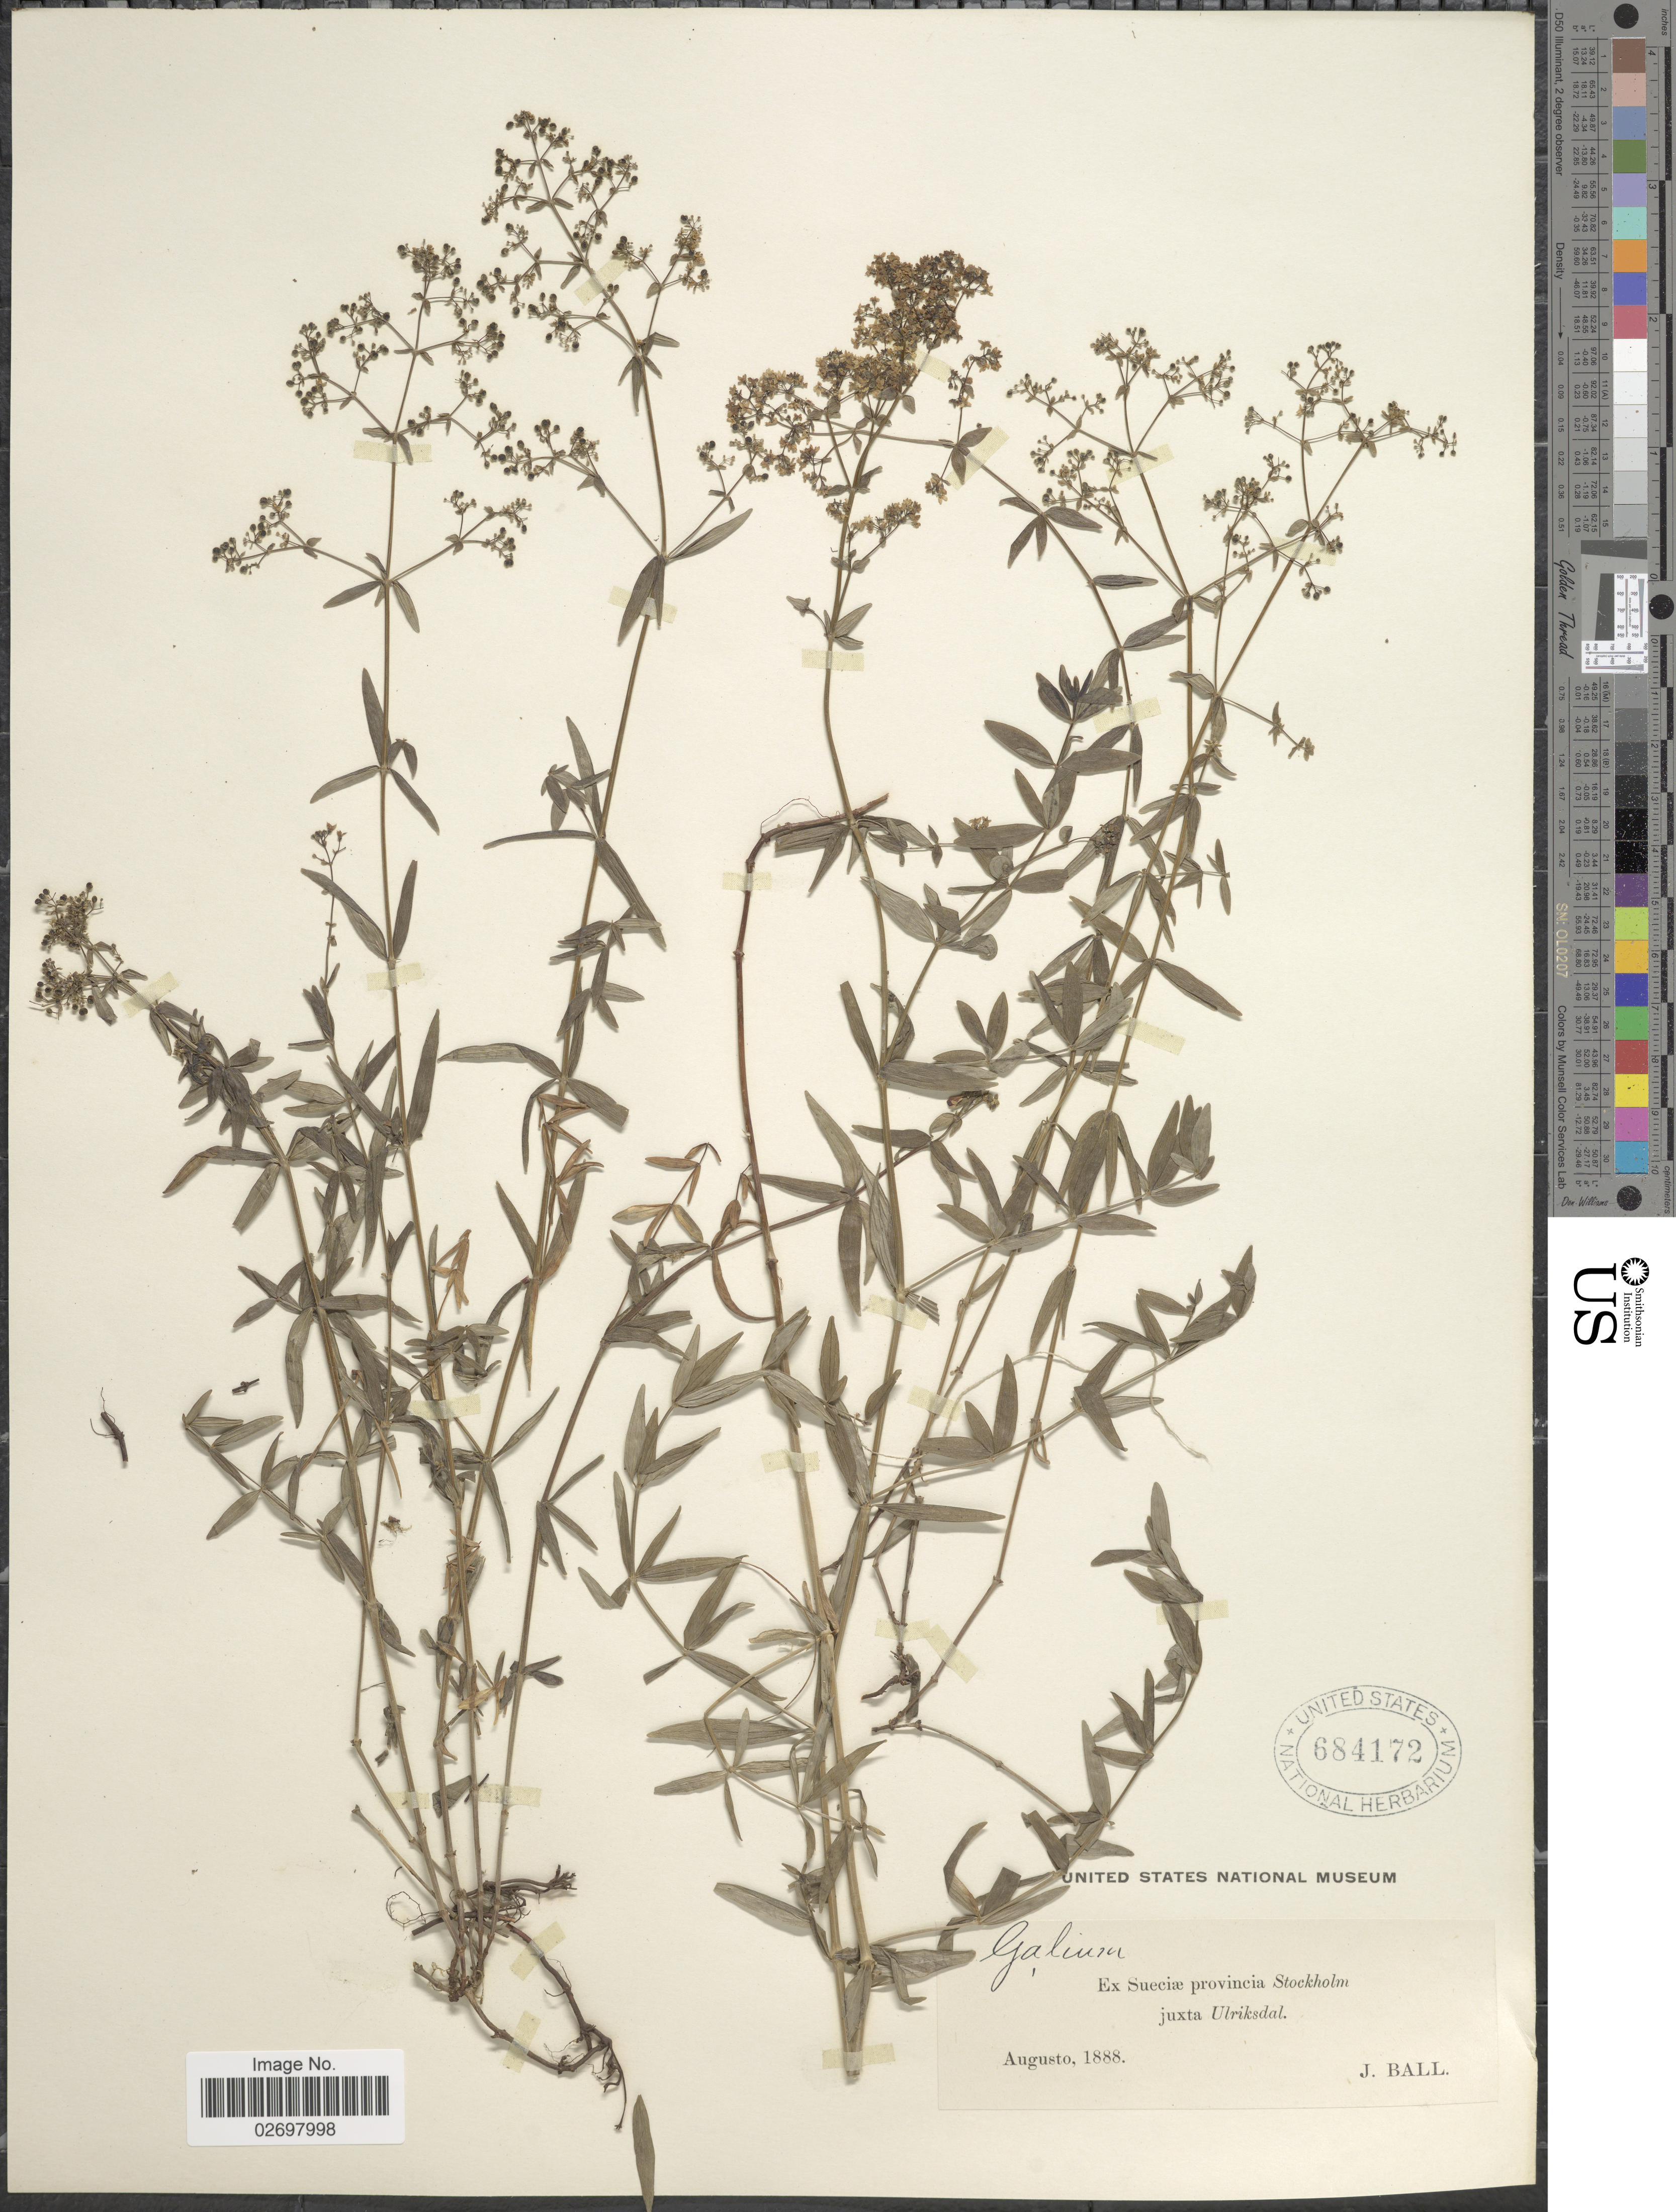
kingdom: Plantae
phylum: Tracheophyta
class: Magnoliopsida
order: Gentianales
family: Rubiaceae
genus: Galium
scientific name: Galium sp.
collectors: J. Ball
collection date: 1888-08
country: Sweden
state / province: Stockholm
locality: Ex Sueciae provincia Stockholm juxta Ulriksdal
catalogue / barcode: US 684172